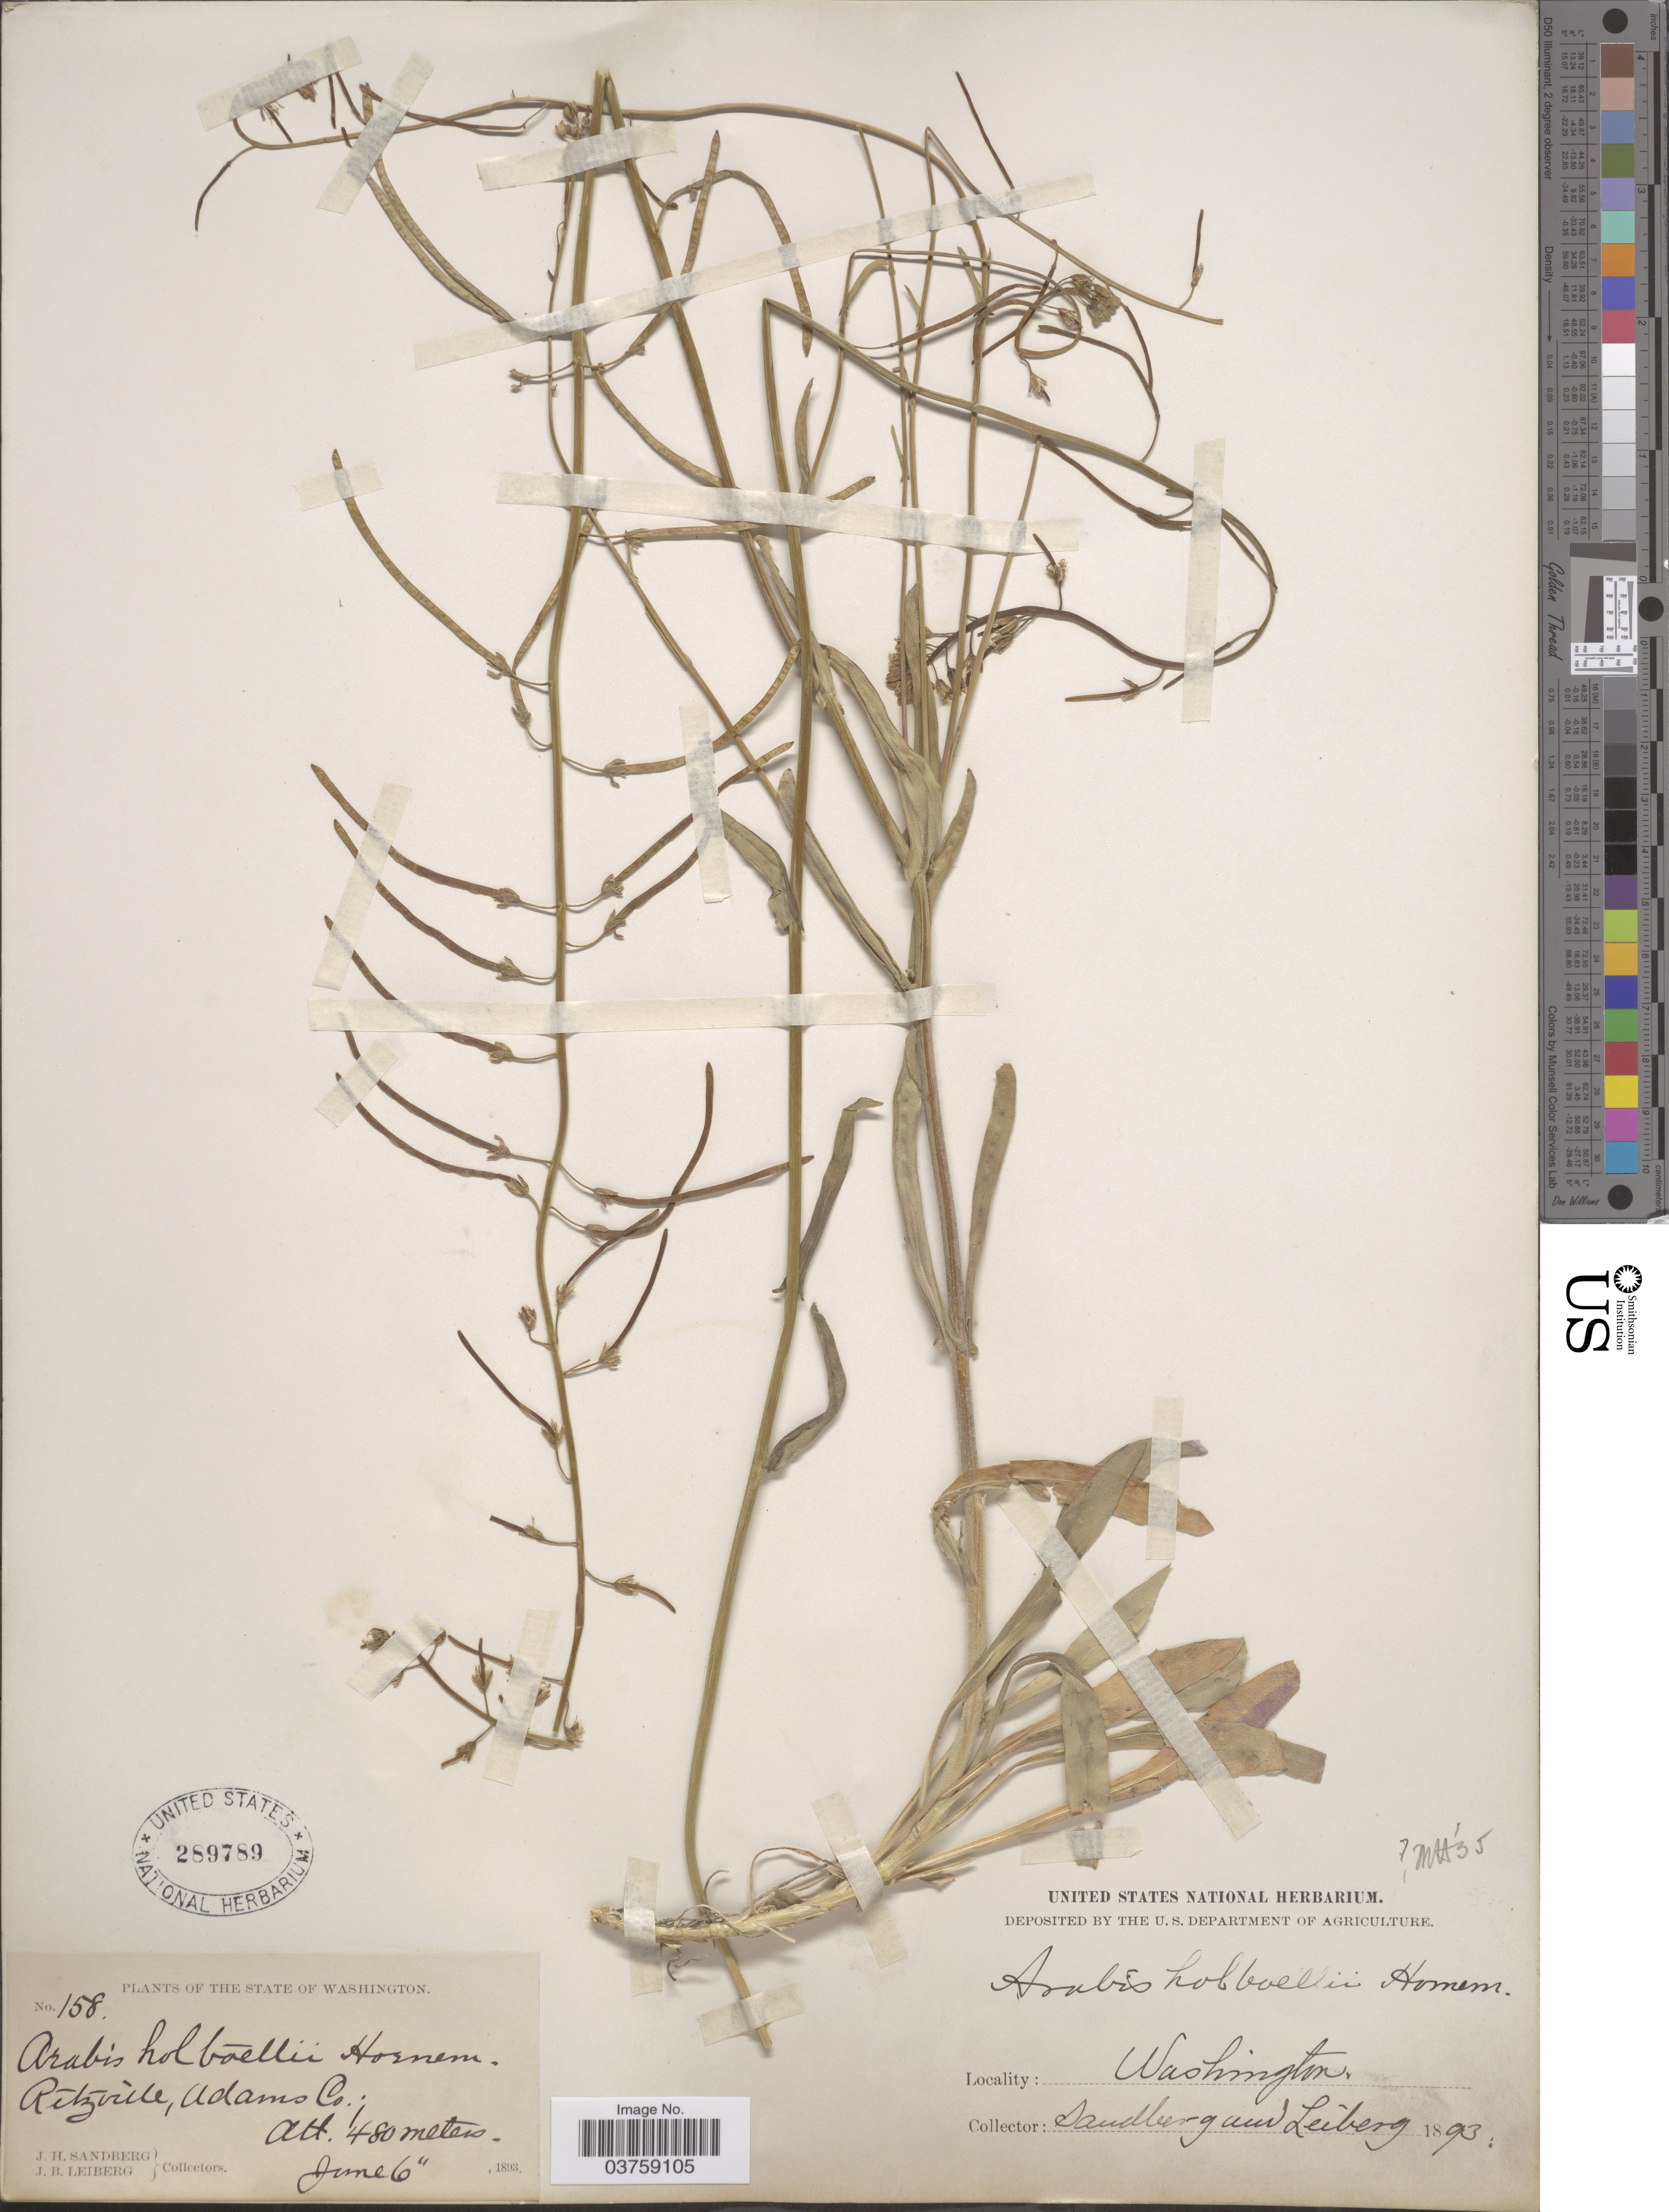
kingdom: Plantae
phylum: Tracheophyta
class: Magnoliopsida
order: Brassicales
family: Brassicaceae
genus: Arabis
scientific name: Arabis sparsiflora var. subvillosa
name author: (S. Watson) Rollins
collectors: J. H. Sandberg & J. B. Leiberg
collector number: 158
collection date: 1893-06-06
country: United States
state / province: Washington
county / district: Adams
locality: Ritzville, Adams Co.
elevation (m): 480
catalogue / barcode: US 289789